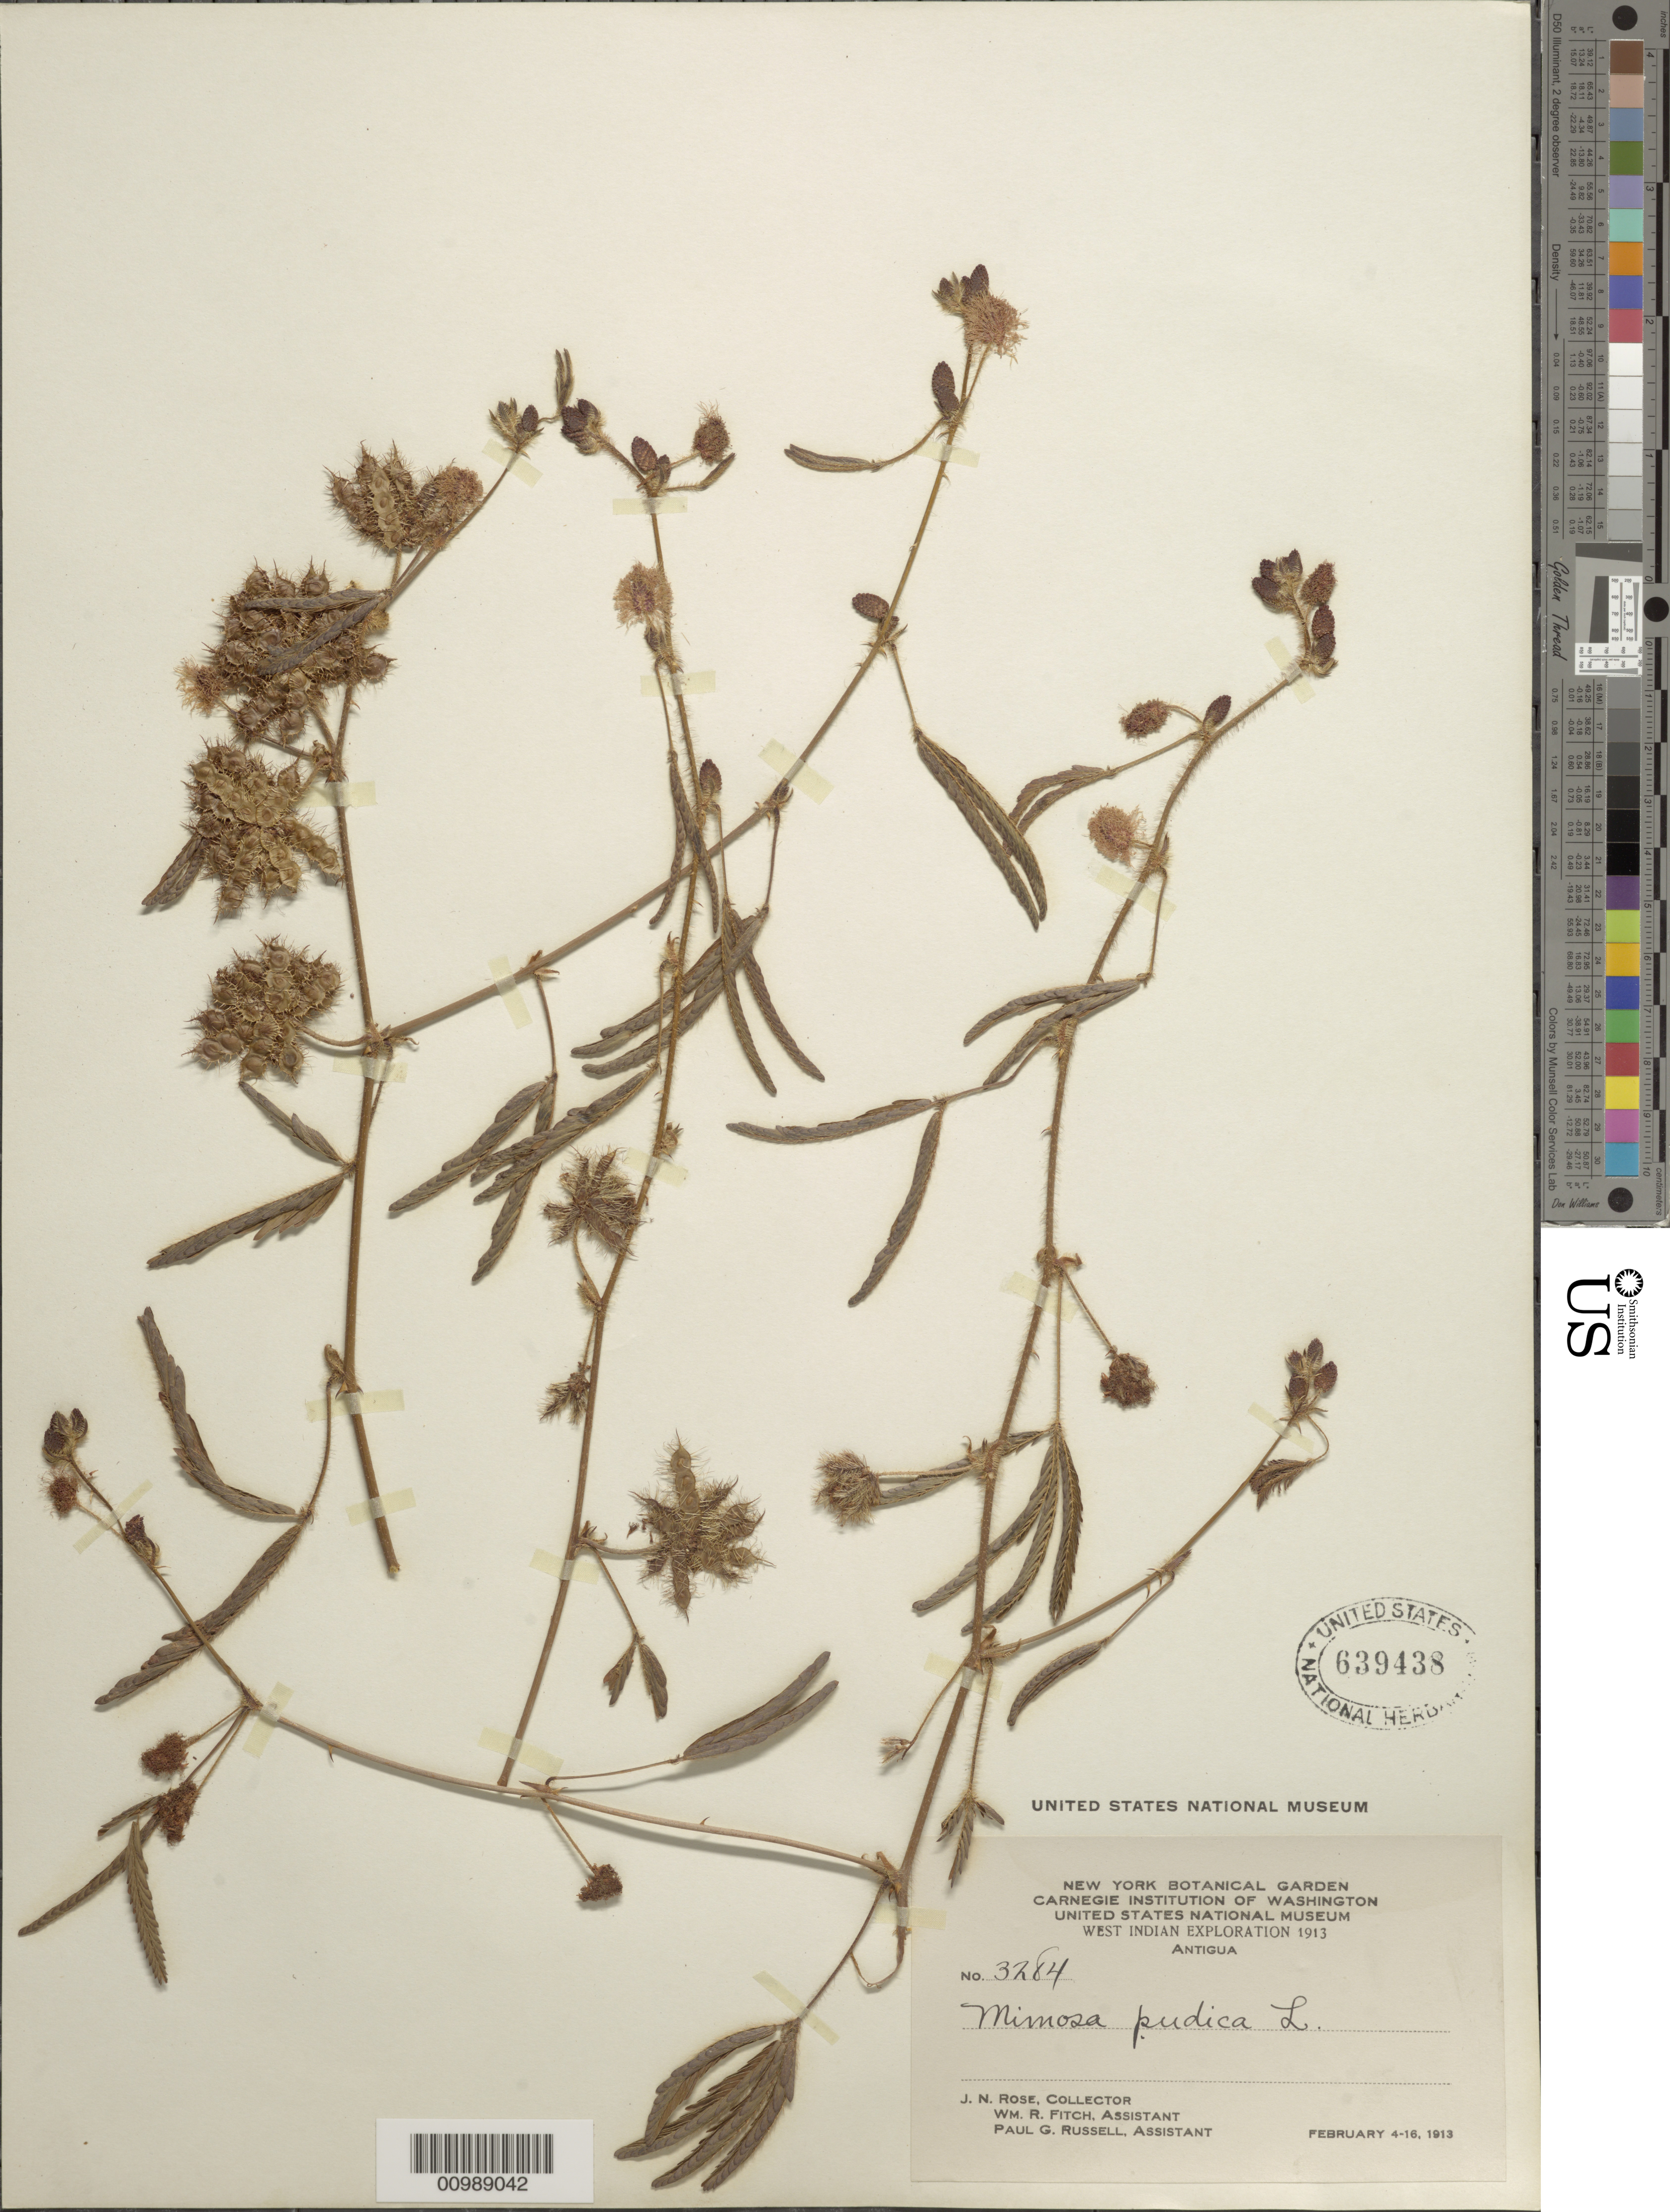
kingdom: Plantae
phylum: Tracheophyta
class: Magnoliopsida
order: Fabales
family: Fabaceae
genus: Mimosa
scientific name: Mimosa pudica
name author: L.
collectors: J. N. Rose, W. R. Fitch & P. G. Russell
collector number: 3284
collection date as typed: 04 Feb 1913 to 16 Feb 1913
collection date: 1913-02-04/1913-02-16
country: Antigua and Barbuda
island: Leeward Is.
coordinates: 0 N, 0 E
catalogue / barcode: US 639438